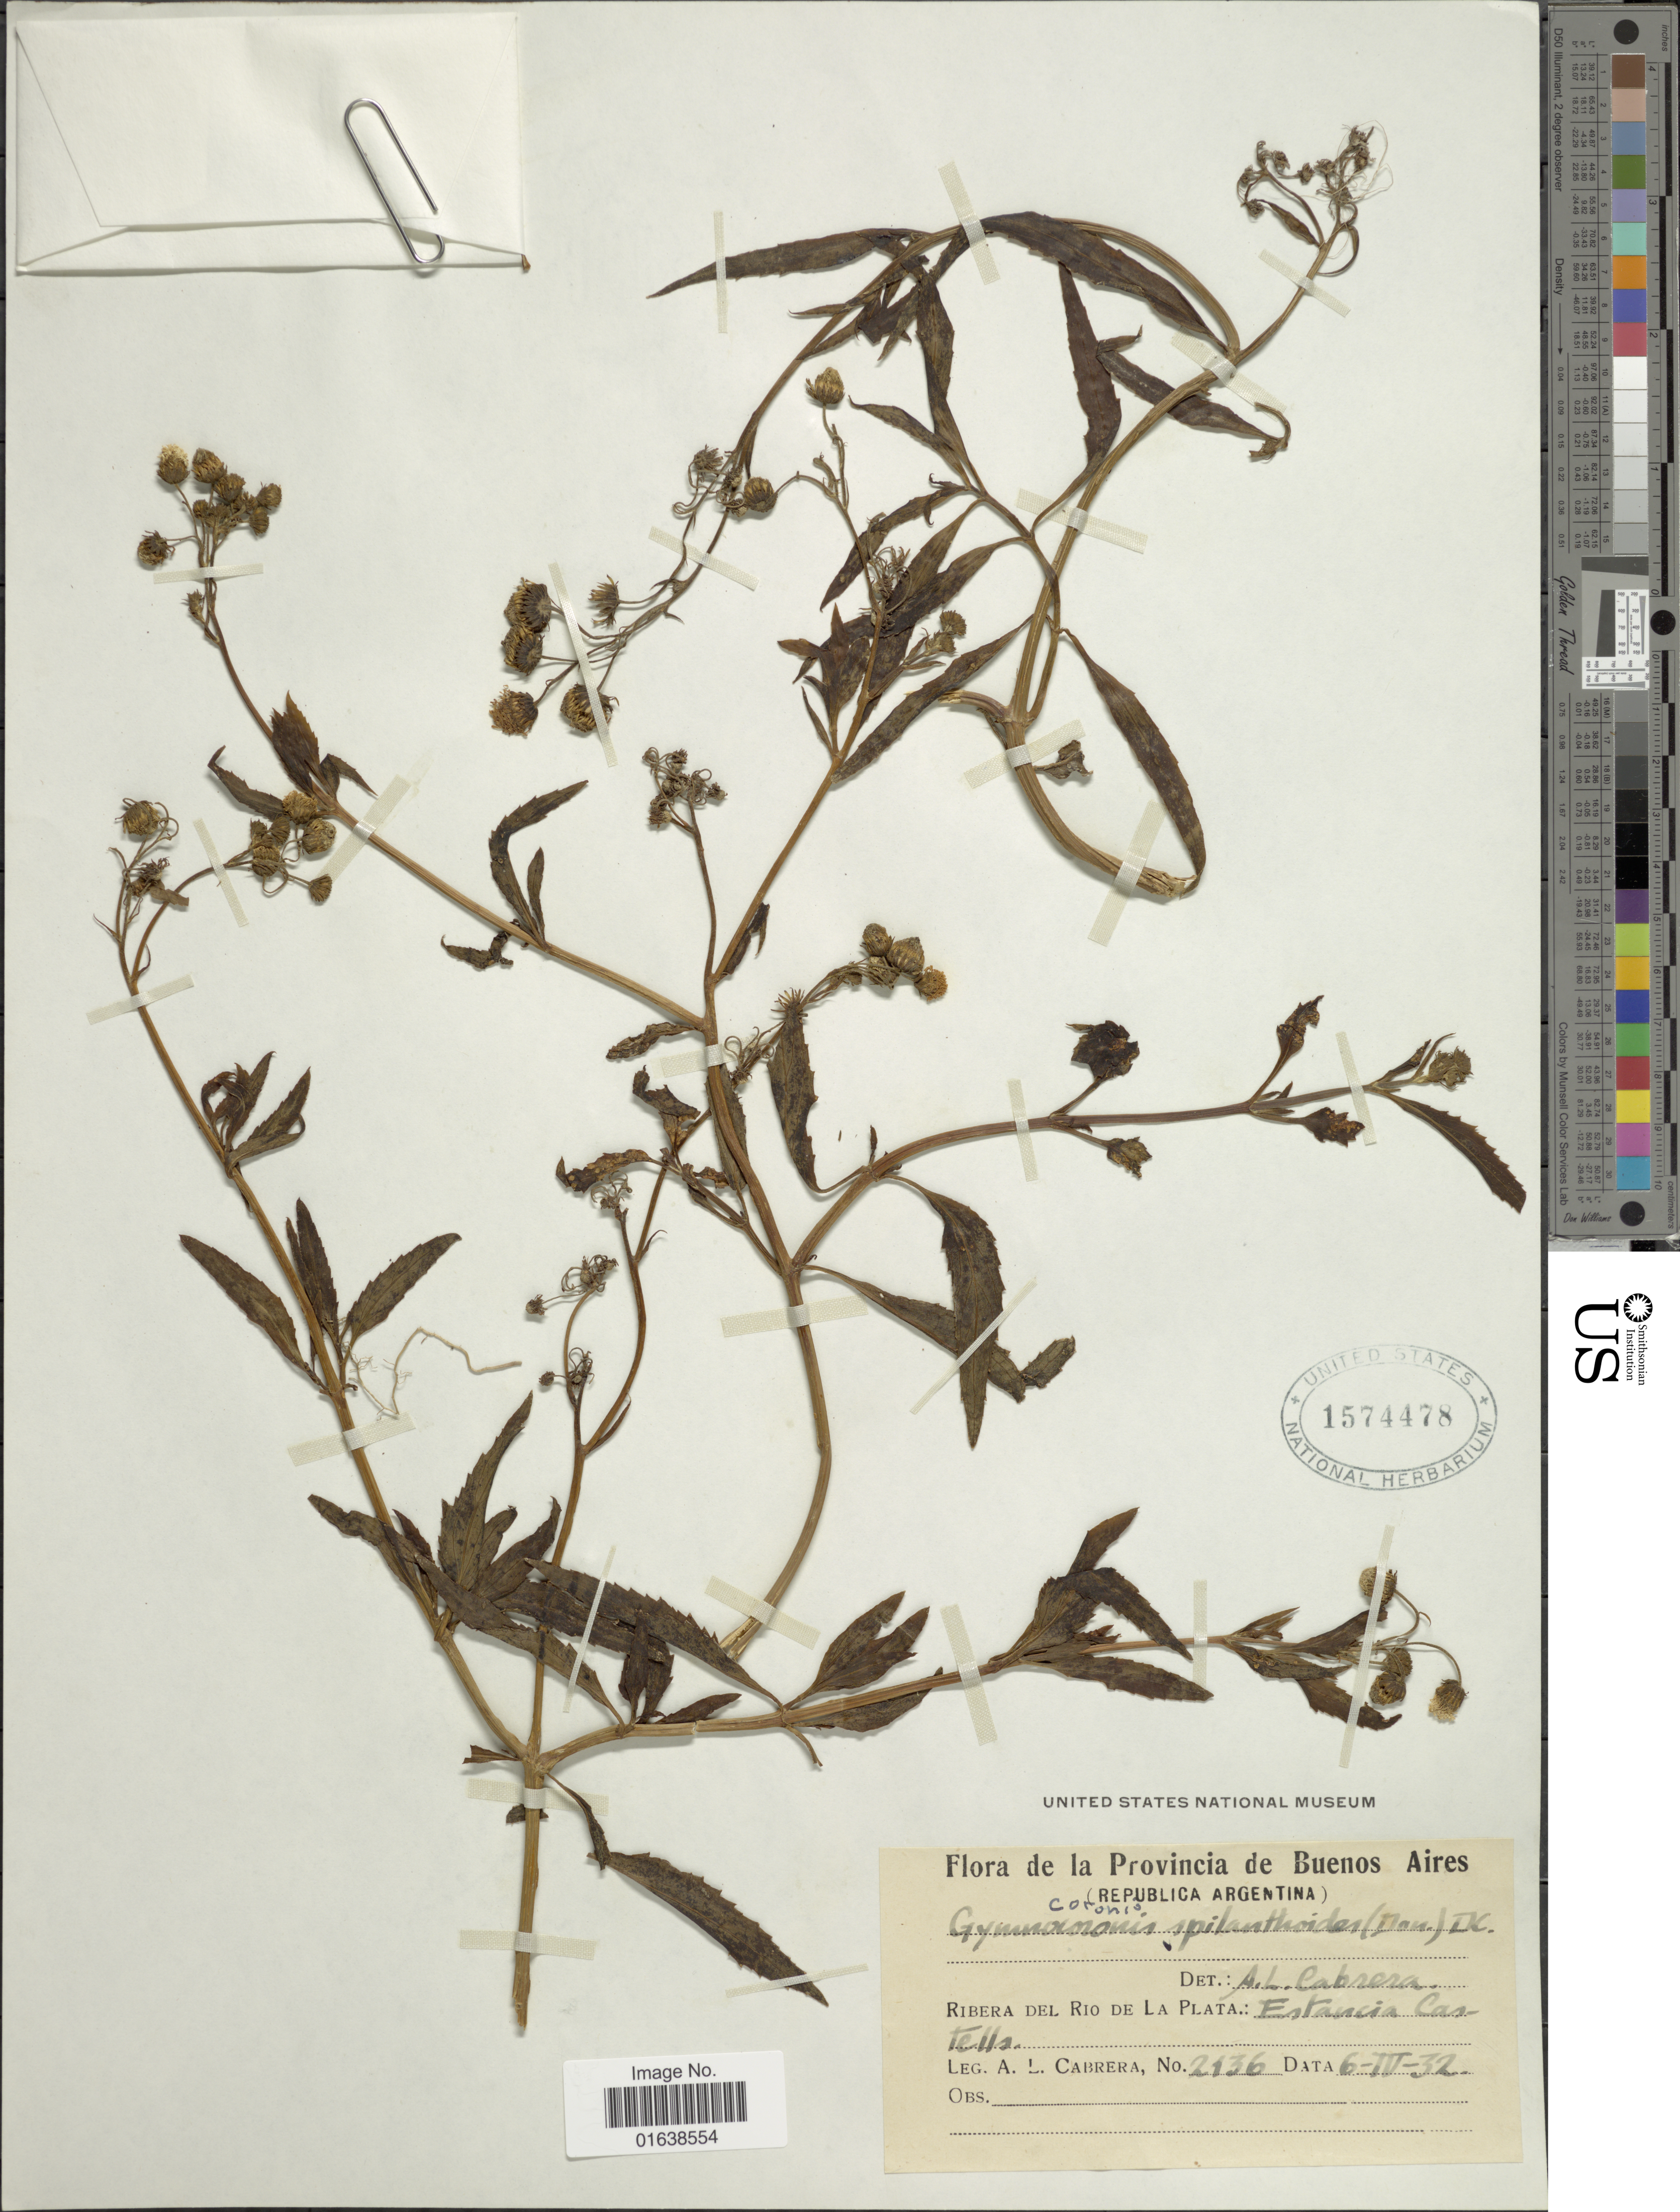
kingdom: Plantae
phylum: Tracheophyta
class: Magnoliopsida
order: Asterales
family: Asteraceae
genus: Gymnocoronis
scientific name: Gymnocoronis spilanthoides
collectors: A. L. Cabrera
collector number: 2136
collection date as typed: Transcribed d/m/y: 6/4/32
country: Argentina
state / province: Buenos Aires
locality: Provincia Buenos Aires (Repuiblica Argentina). Ribera del Rio de La Plata: Estancia Castells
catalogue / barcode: US 1574478